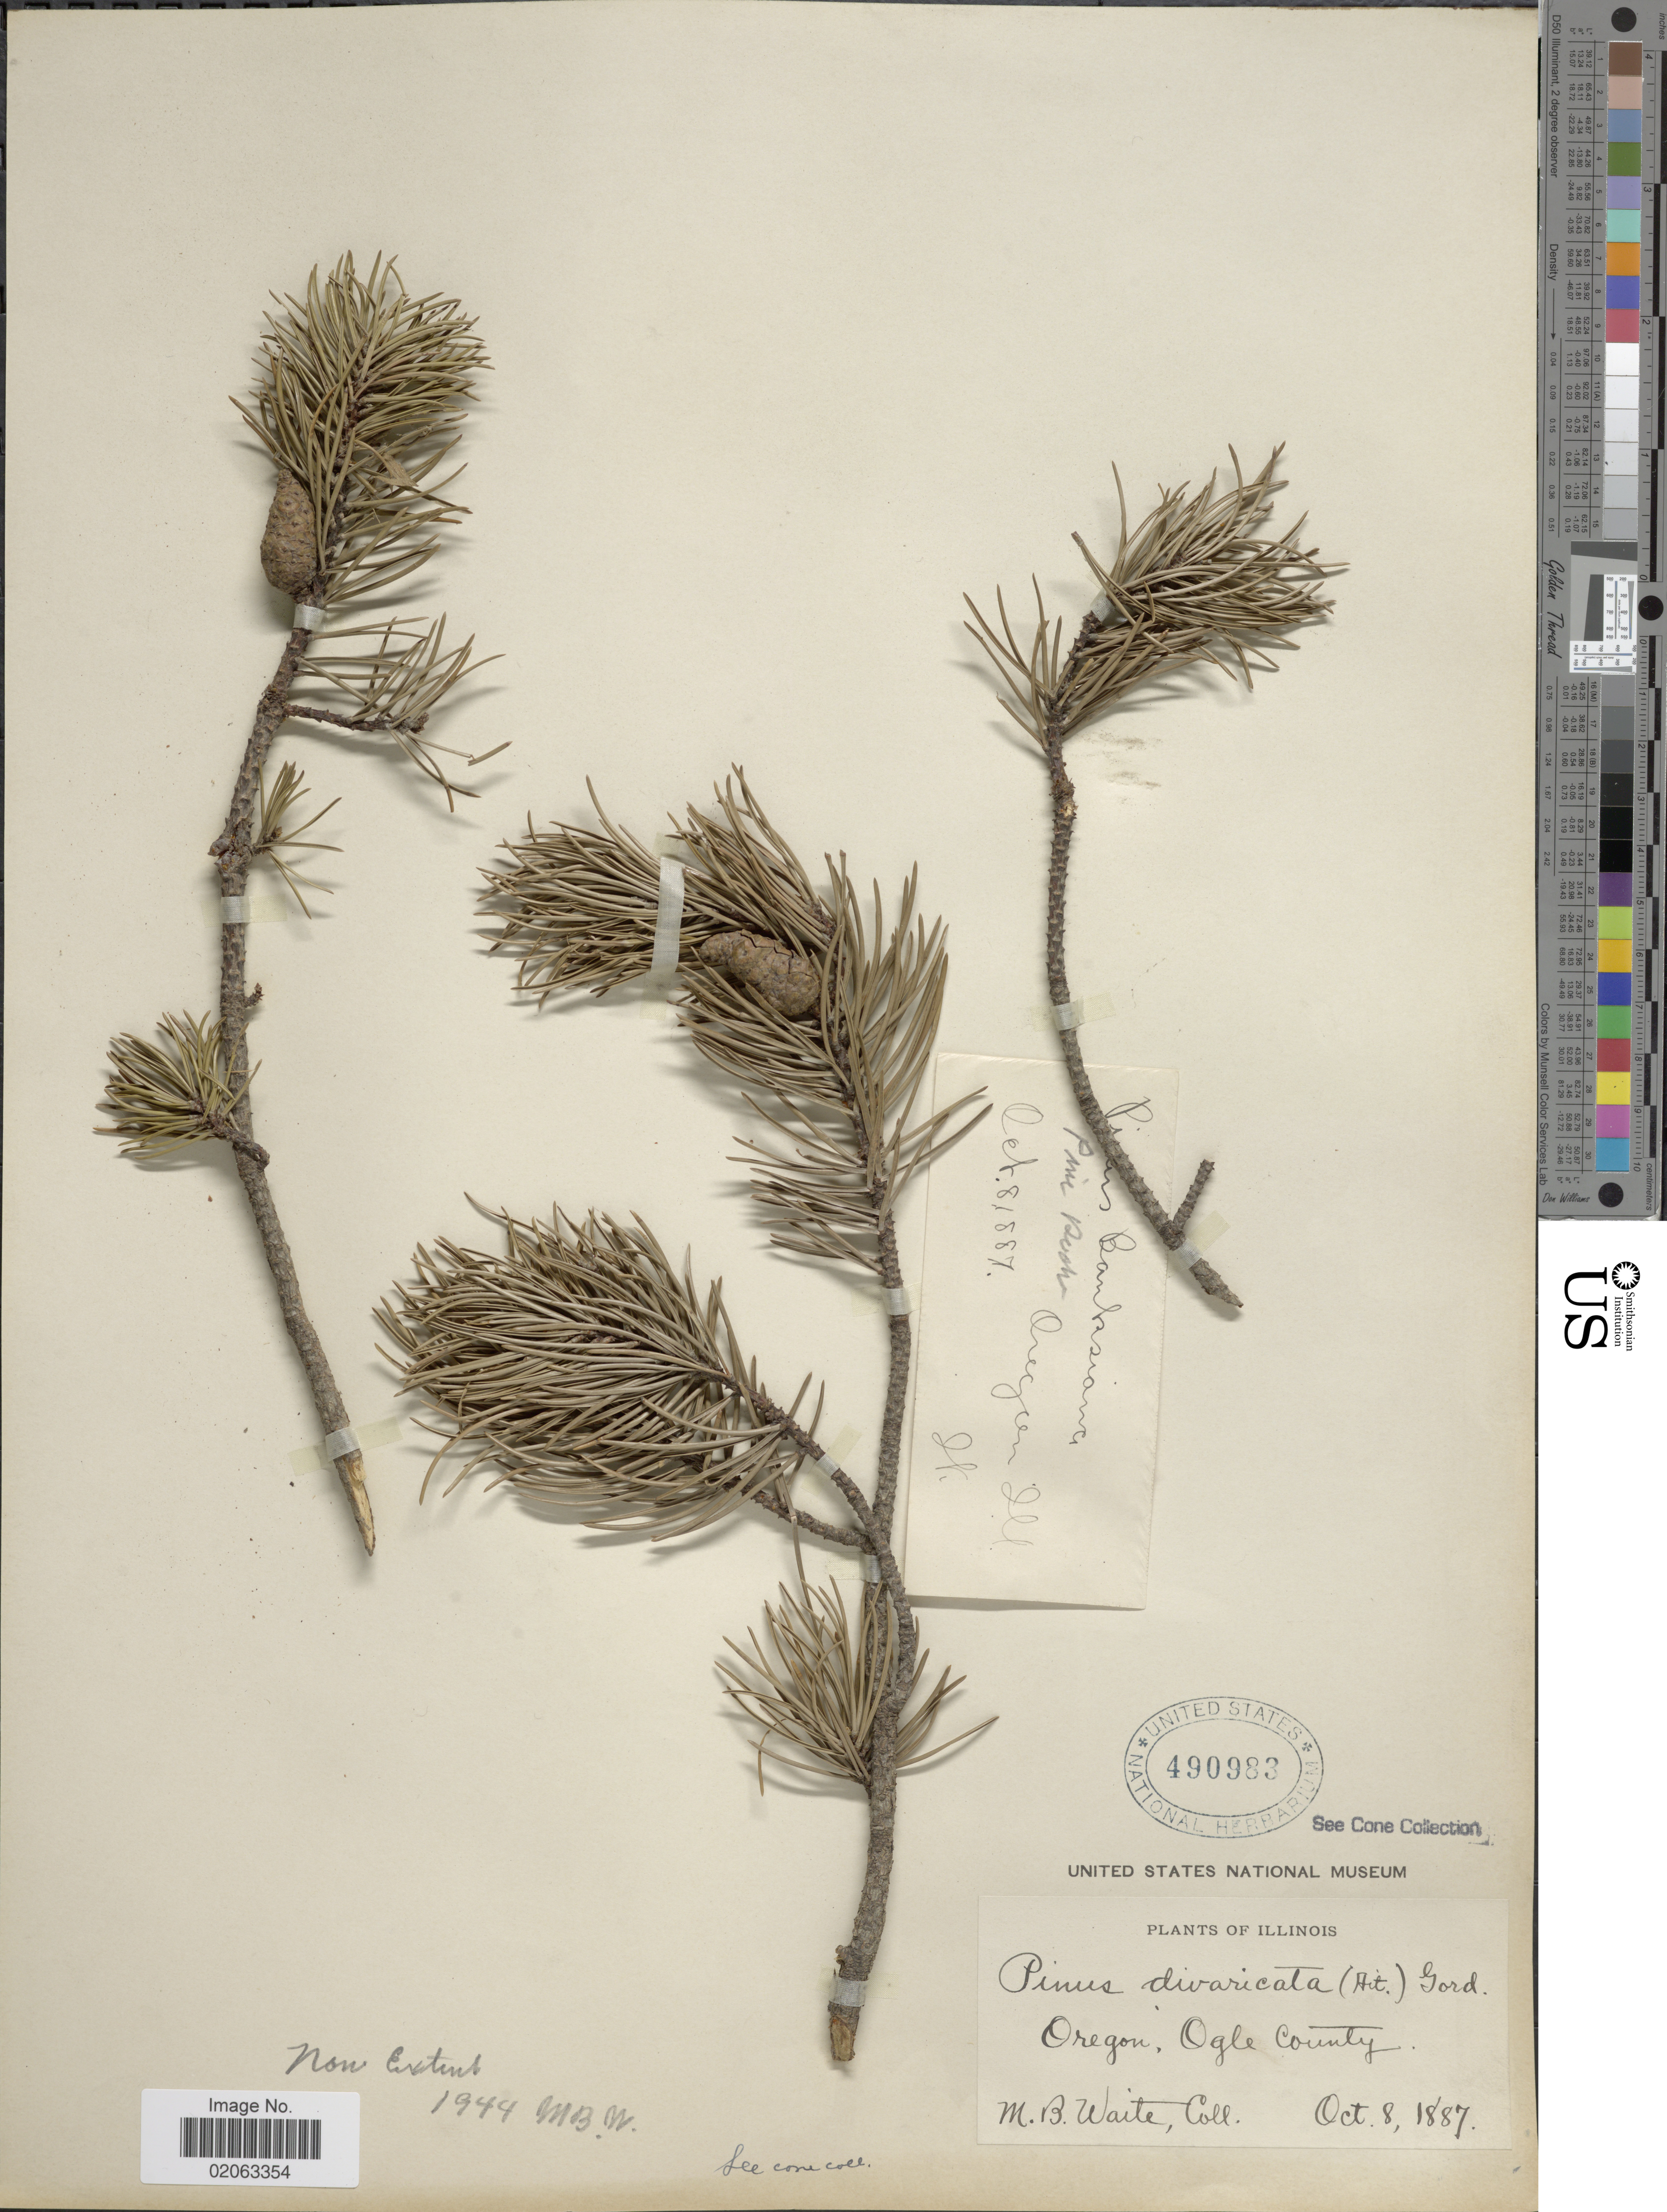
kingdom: Plantae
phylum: Tracheophyta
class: Pinopsida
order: Pinales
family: Pinaceae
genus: Pinus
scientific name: Pinus banksiana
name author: Lamb.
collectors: M. B. Waite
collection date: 1887-10-08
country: United States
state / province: Oregon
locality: Oregon, Ogle County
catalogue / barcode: US 490983